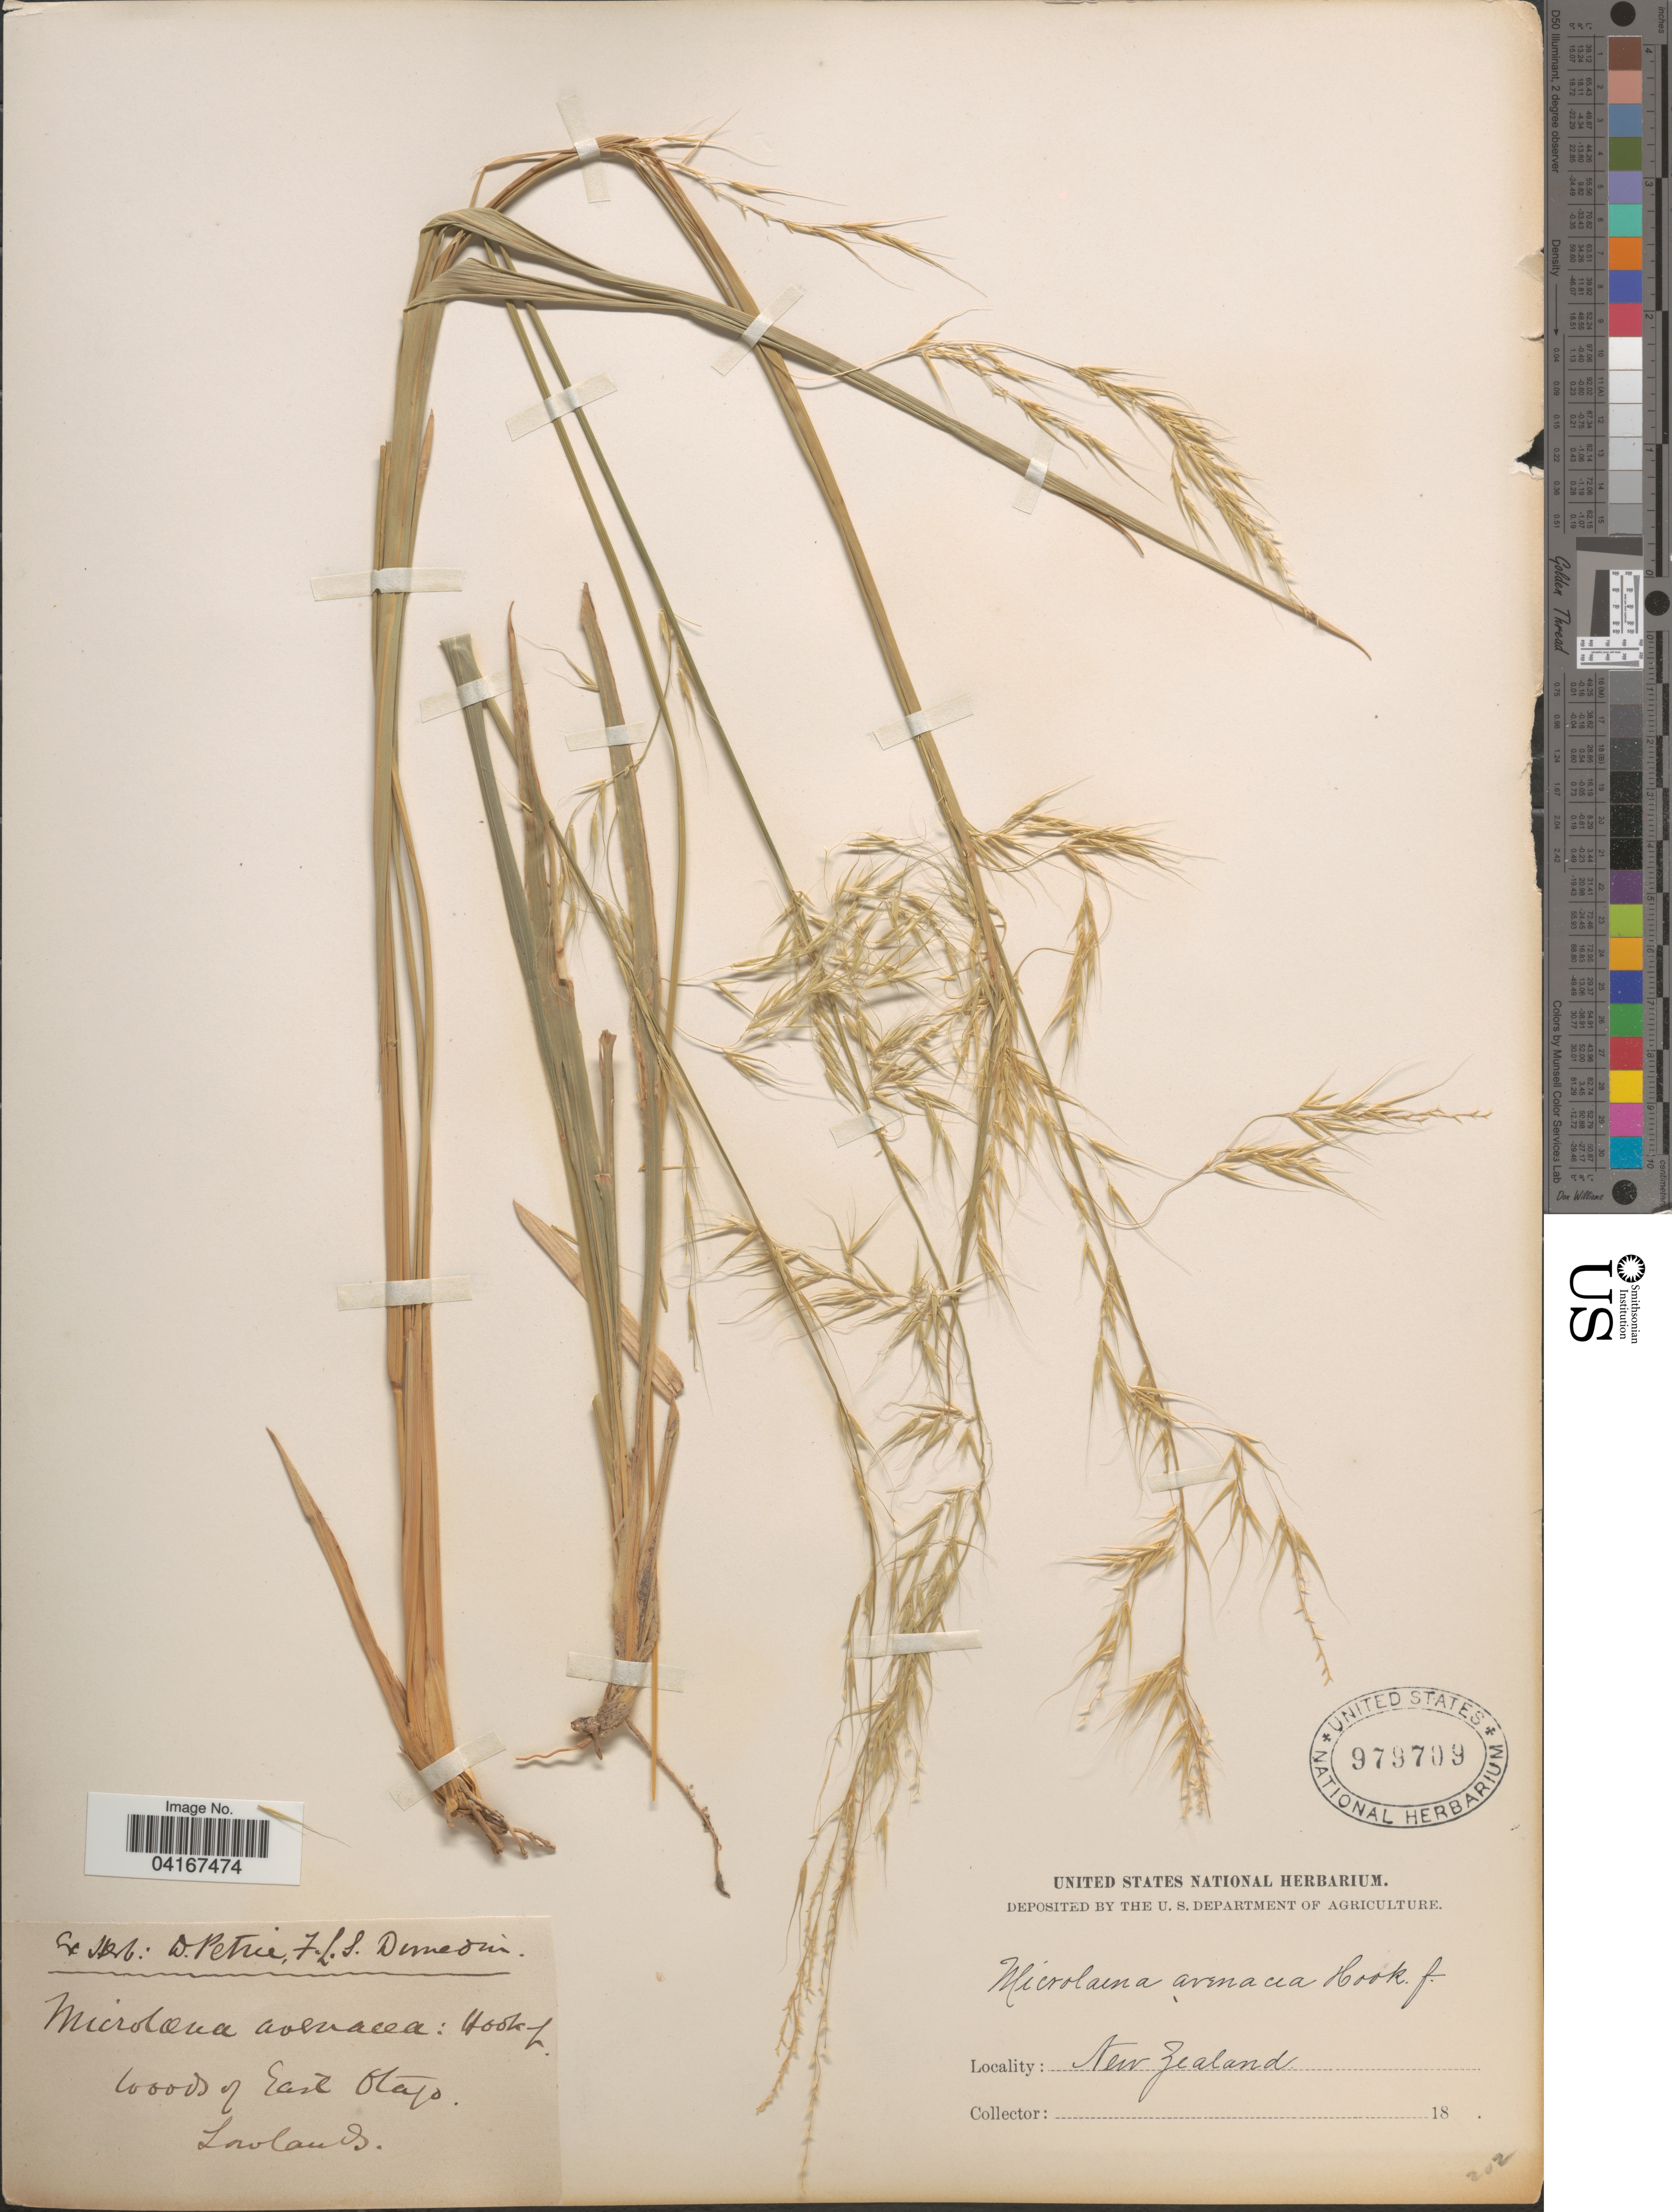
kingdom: Plantae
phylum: Tracheophyta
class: Liliopsida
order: Poales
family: Poaceae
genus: Microlaena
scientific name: Microlaena avenacea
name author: (Raoul) Hook. f.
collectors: Ex Herb D. Petrie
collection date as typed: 18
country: New Zealand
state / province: Otago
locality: Woods of East Otago.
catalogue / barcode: US 979709